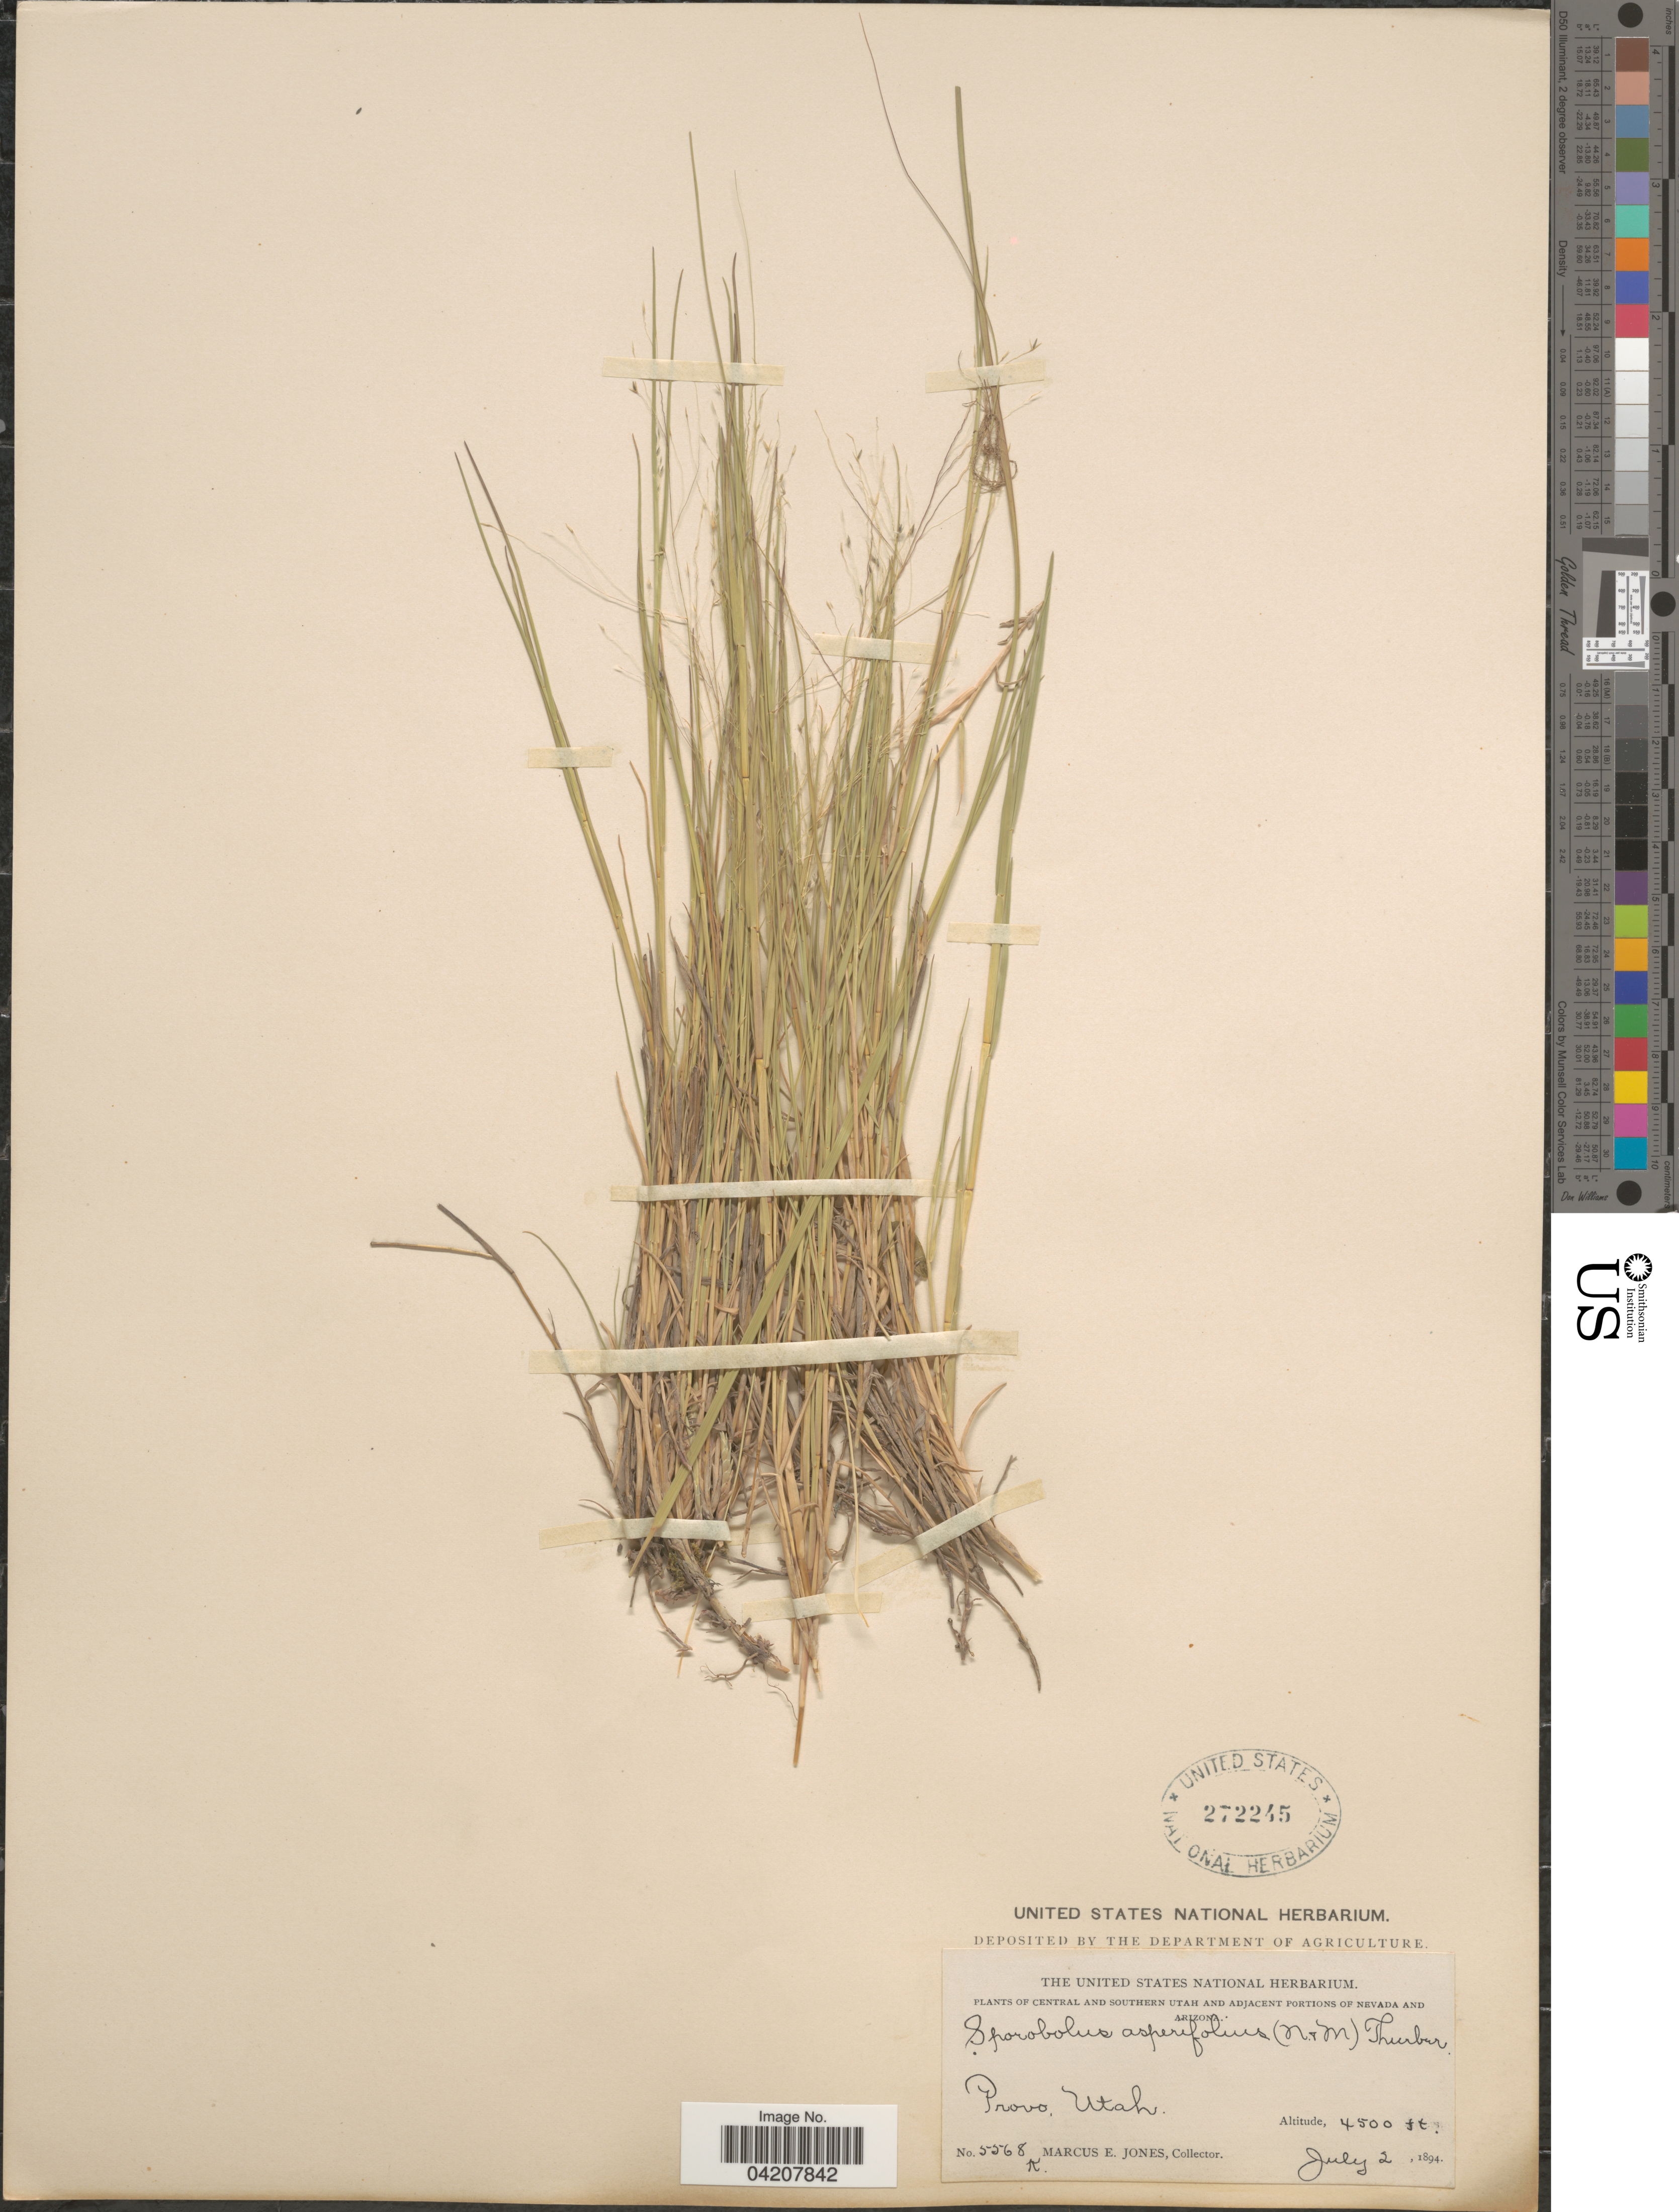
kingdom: Plantae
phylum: Tracheophyta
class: Liliopsida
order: Poales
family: Poaceae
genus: Muhlenbergia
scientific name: Muhlenbergia asperifolia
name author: (Nees & Meyen ex Trin.) Parodi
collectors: M. E. Jones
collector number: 5568K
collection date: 1894-07-02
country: United States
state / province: Utah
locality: Central and Southern Utah. Provo.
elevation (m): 1372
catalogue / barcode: US 272245